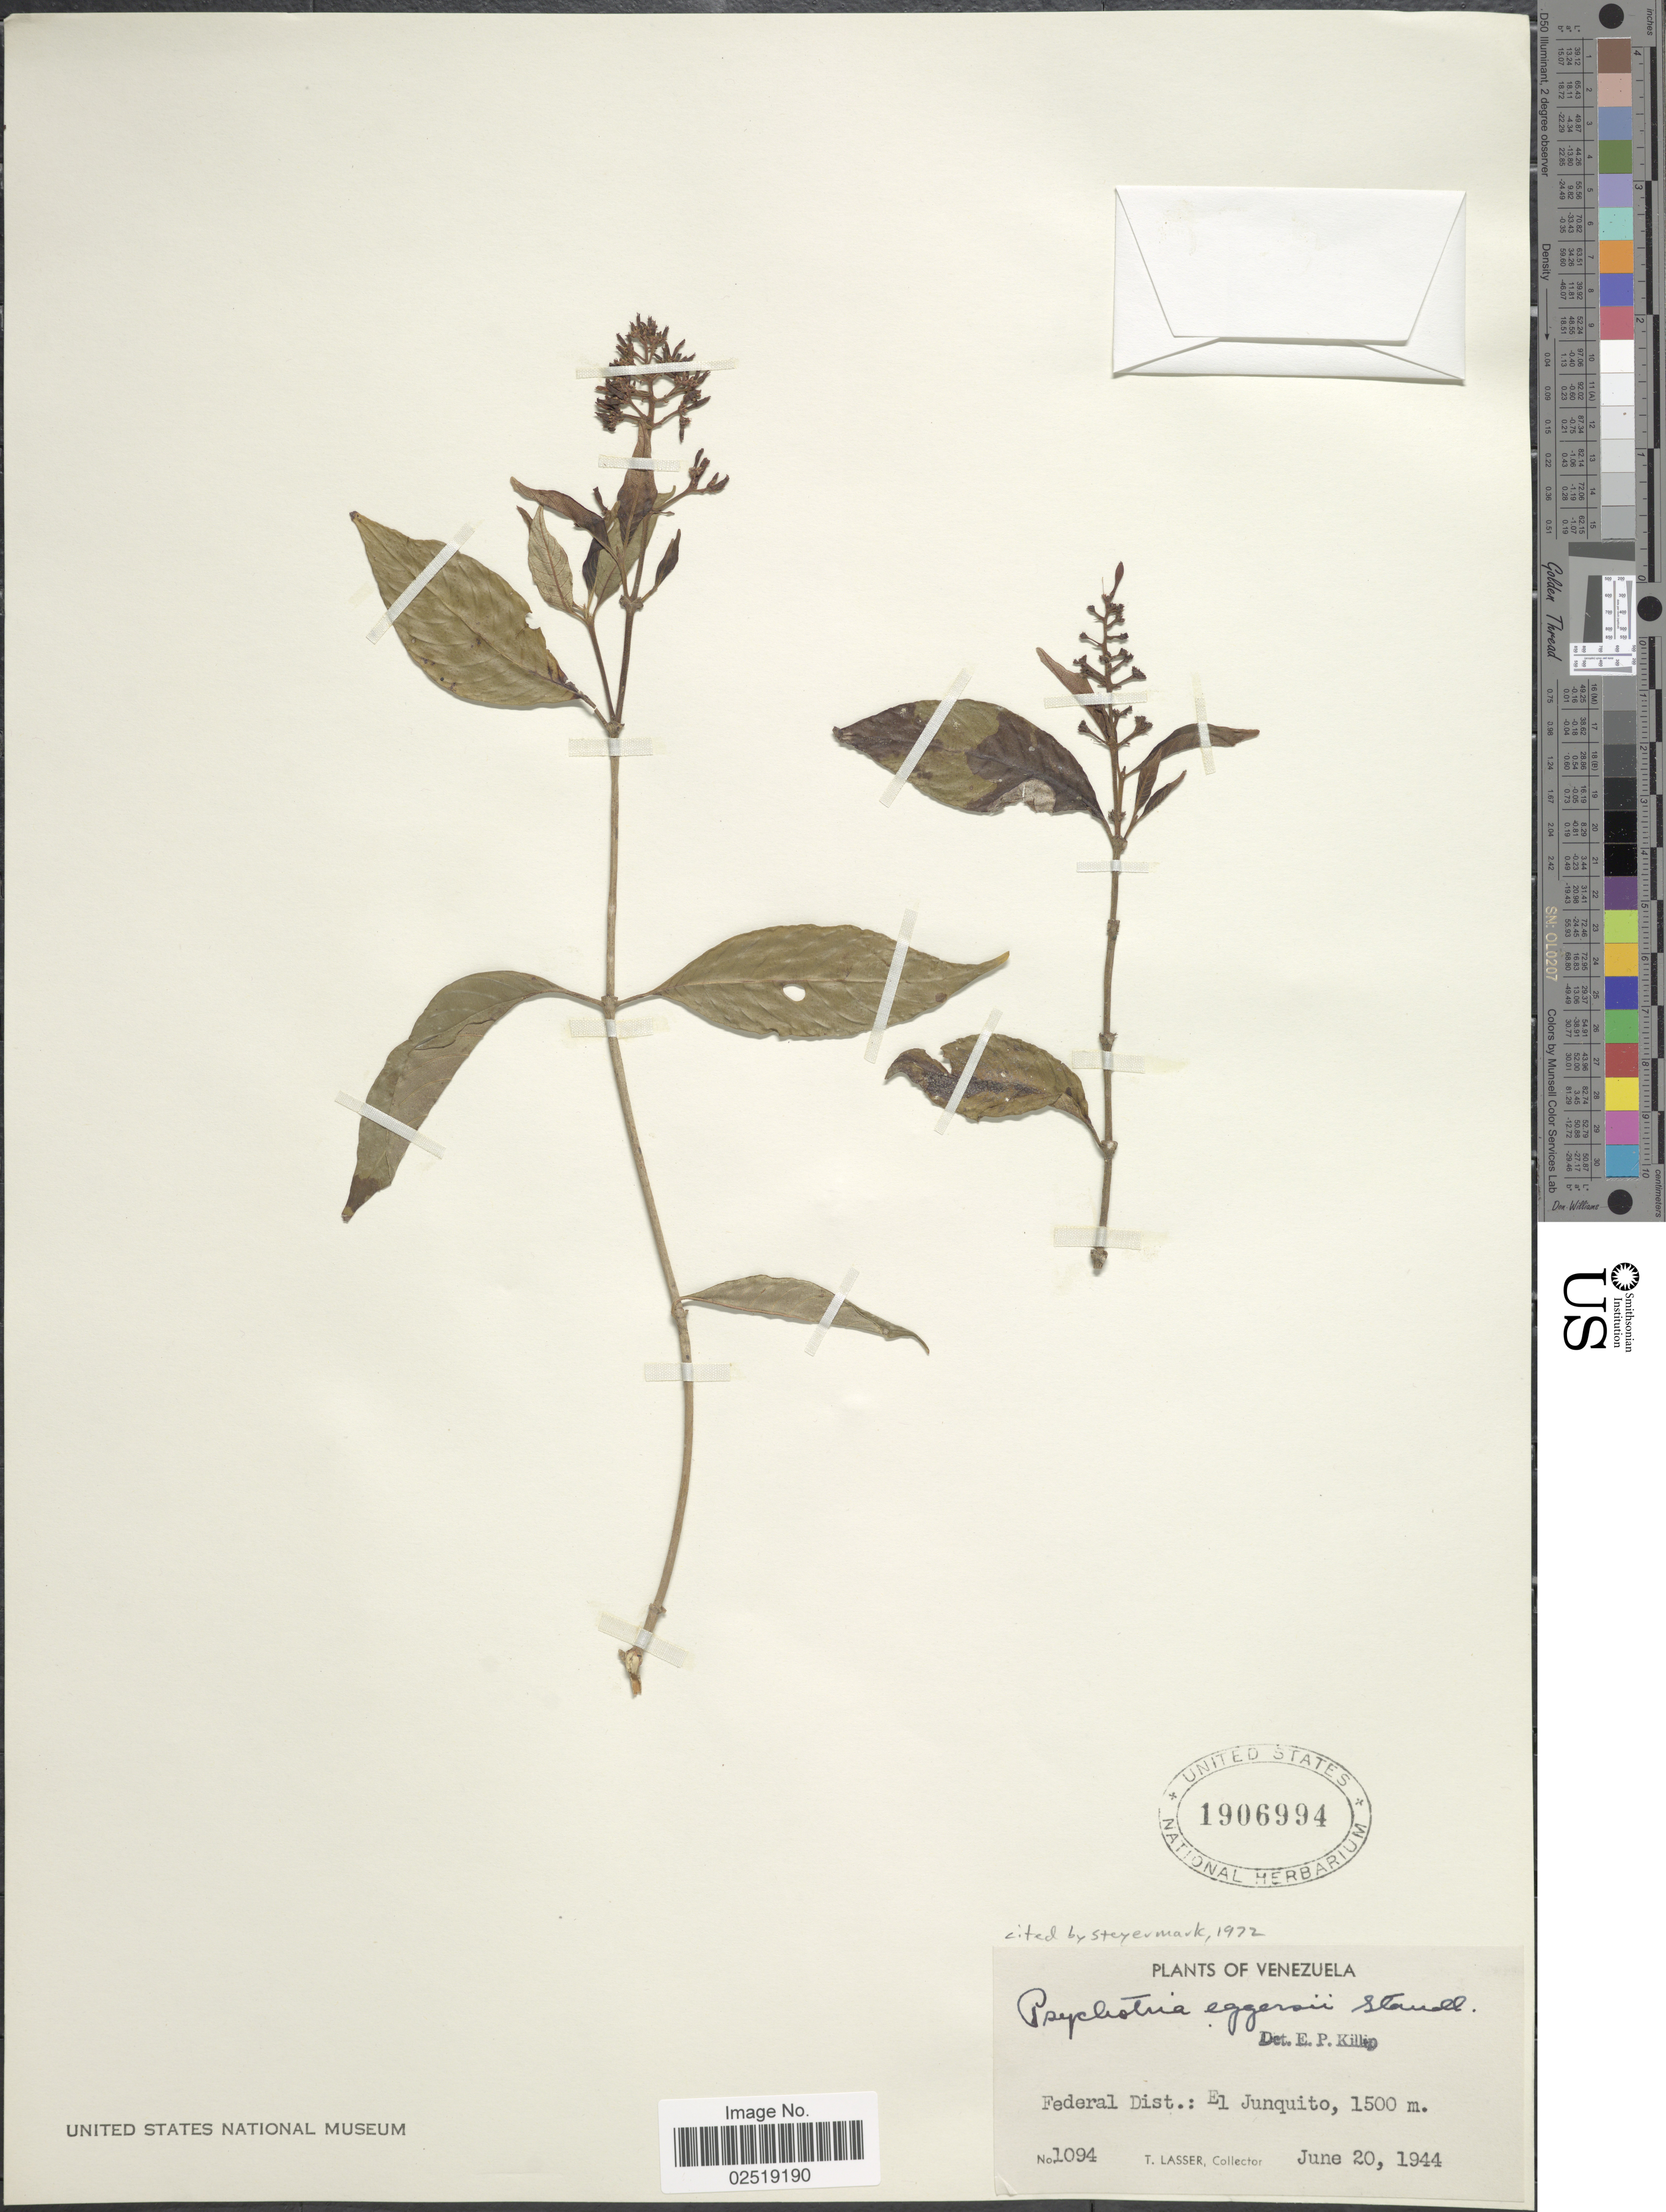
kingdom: Plantae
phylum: Tracheophyta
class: Magnoliopsida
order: Gentianales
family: Rubiaceae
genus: Psychotria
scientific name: Psychotria eggersii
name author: Standl.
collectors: T. Lasser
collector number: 1094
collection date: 1944-06-20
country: Venezuela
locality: Federal Dist.: El Junquito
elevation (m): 1500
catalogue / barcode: US 1906994